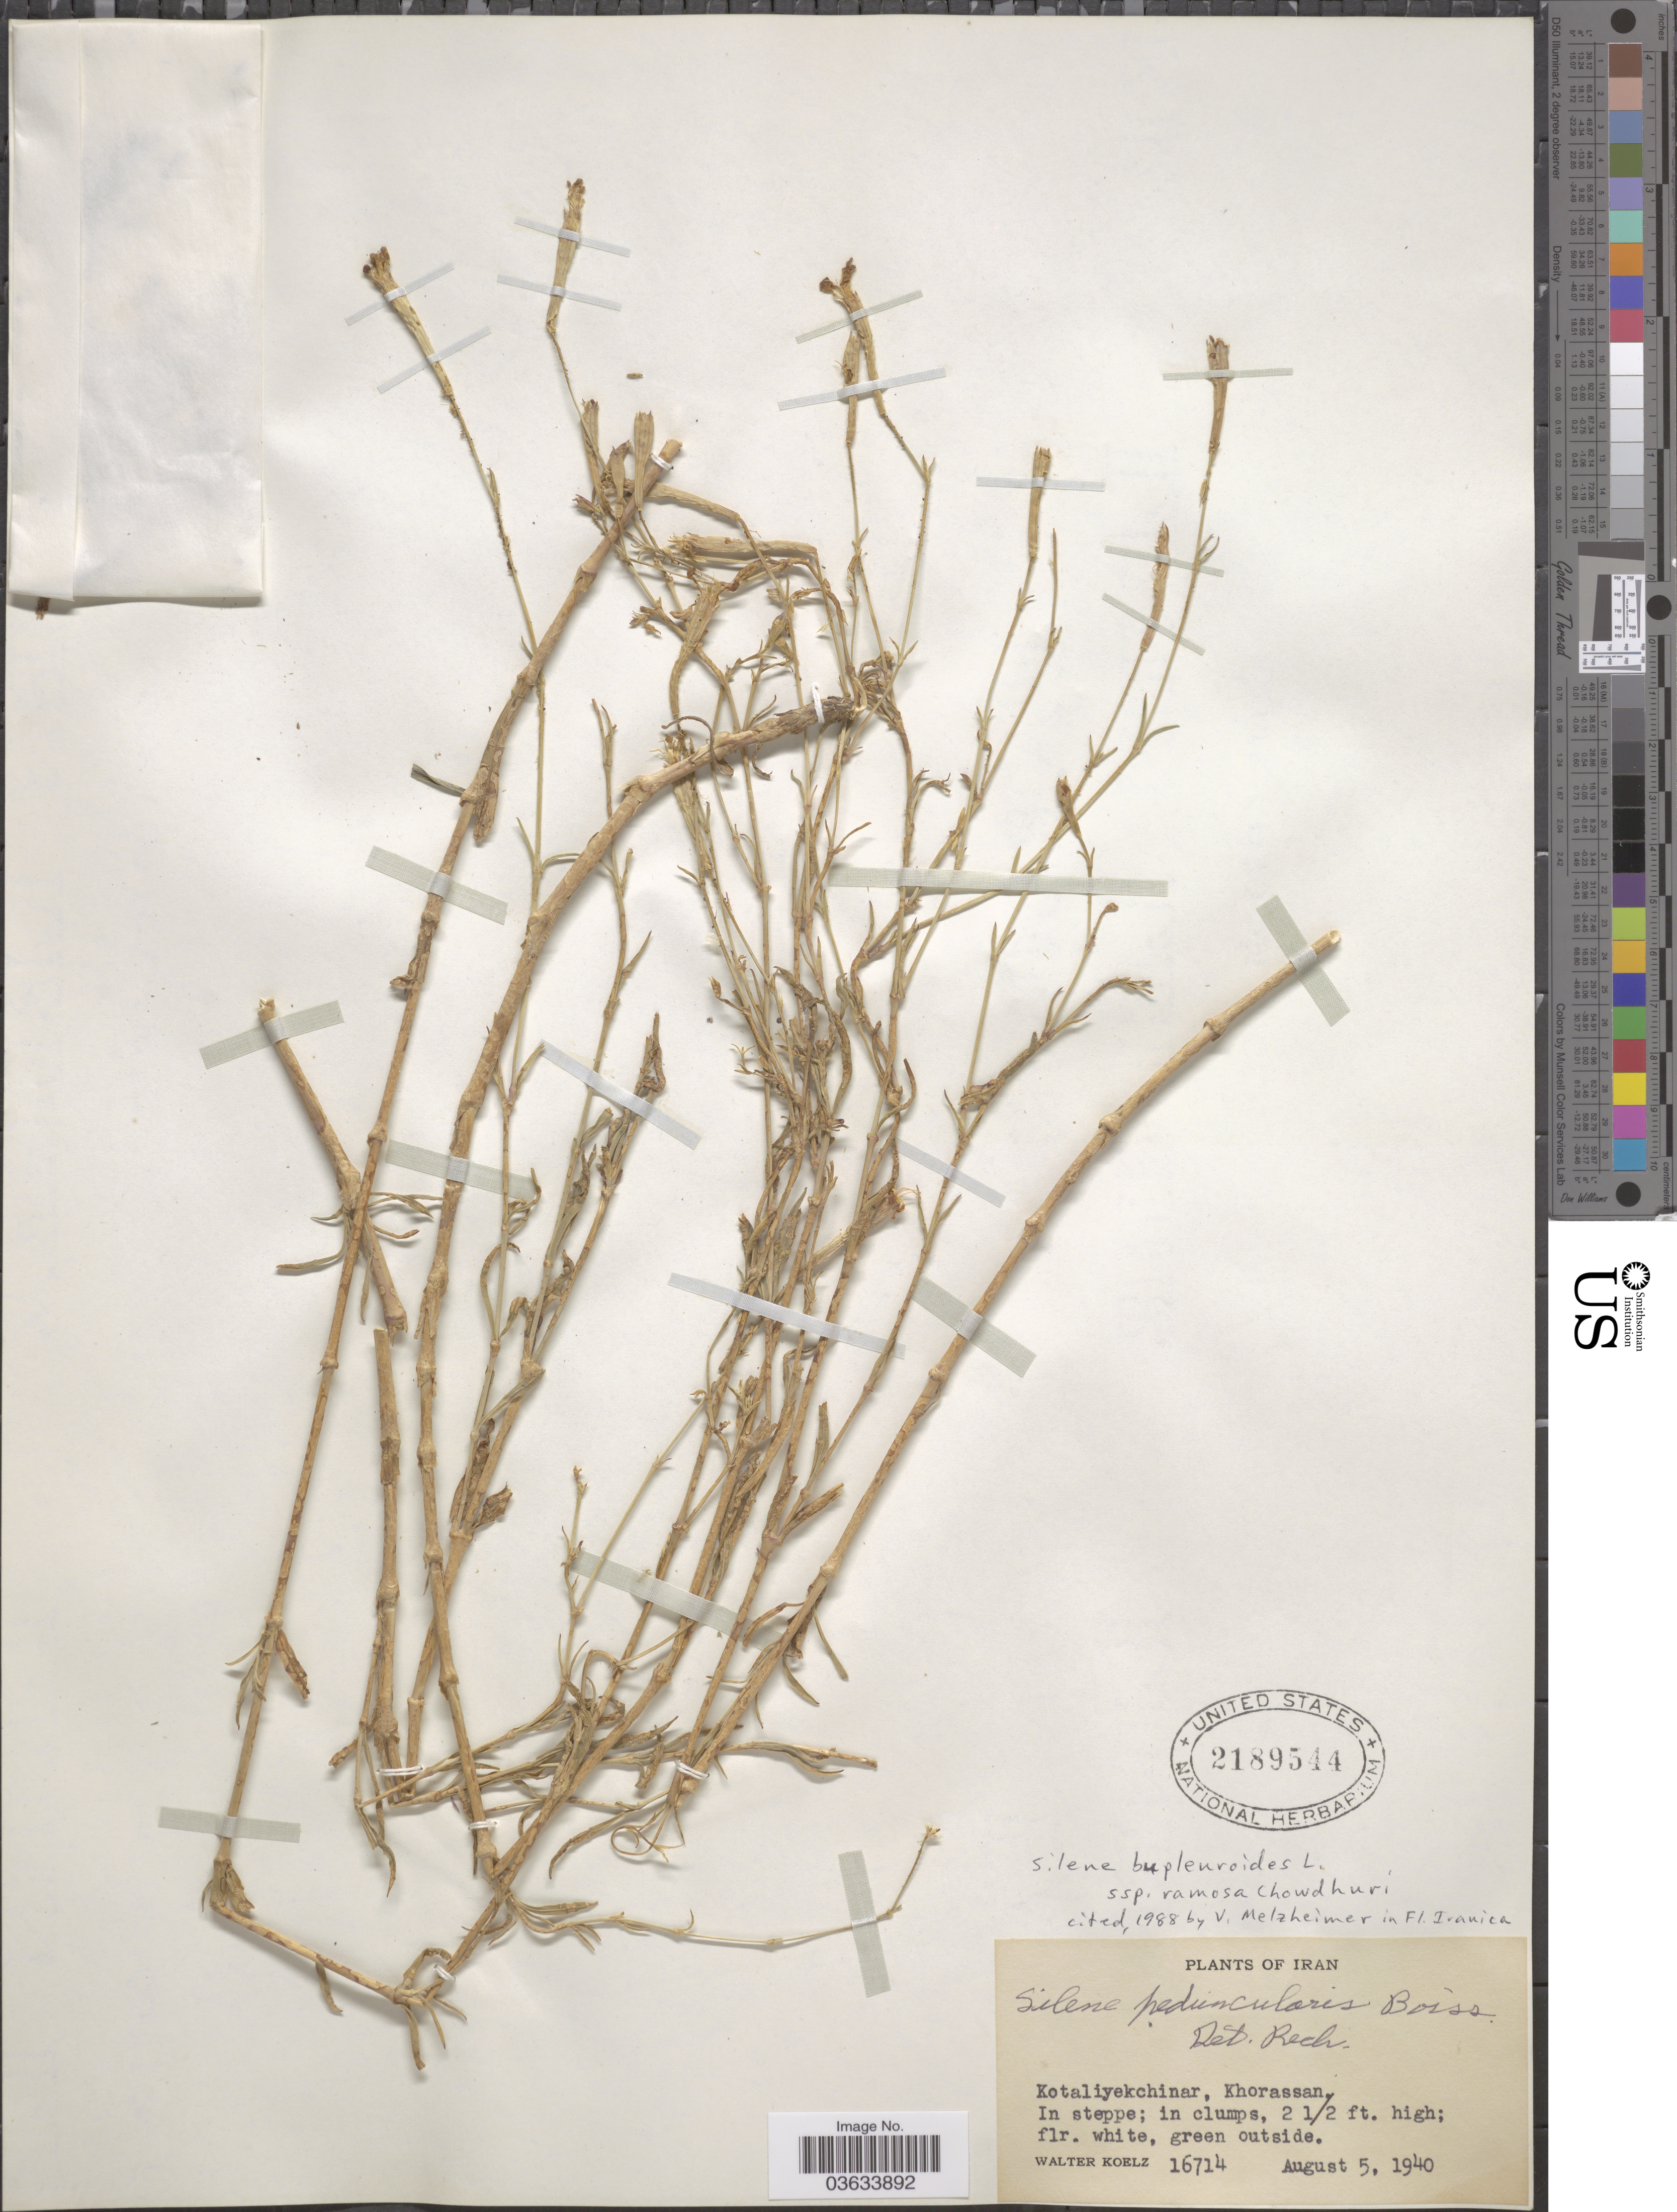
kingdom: Plantae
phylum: Tracheophyta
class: Magnoliopsida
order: Caryophyllales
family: Caryophyllaceae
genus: Silene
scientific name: Silene bupleuroides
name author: L.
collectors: W. N. Koelz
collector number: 16714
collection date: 1940-08-05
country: Iran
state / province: Khorasan [obsolete]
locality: Kotaliyekchinar, Khorassan.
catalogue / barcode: US 2189544